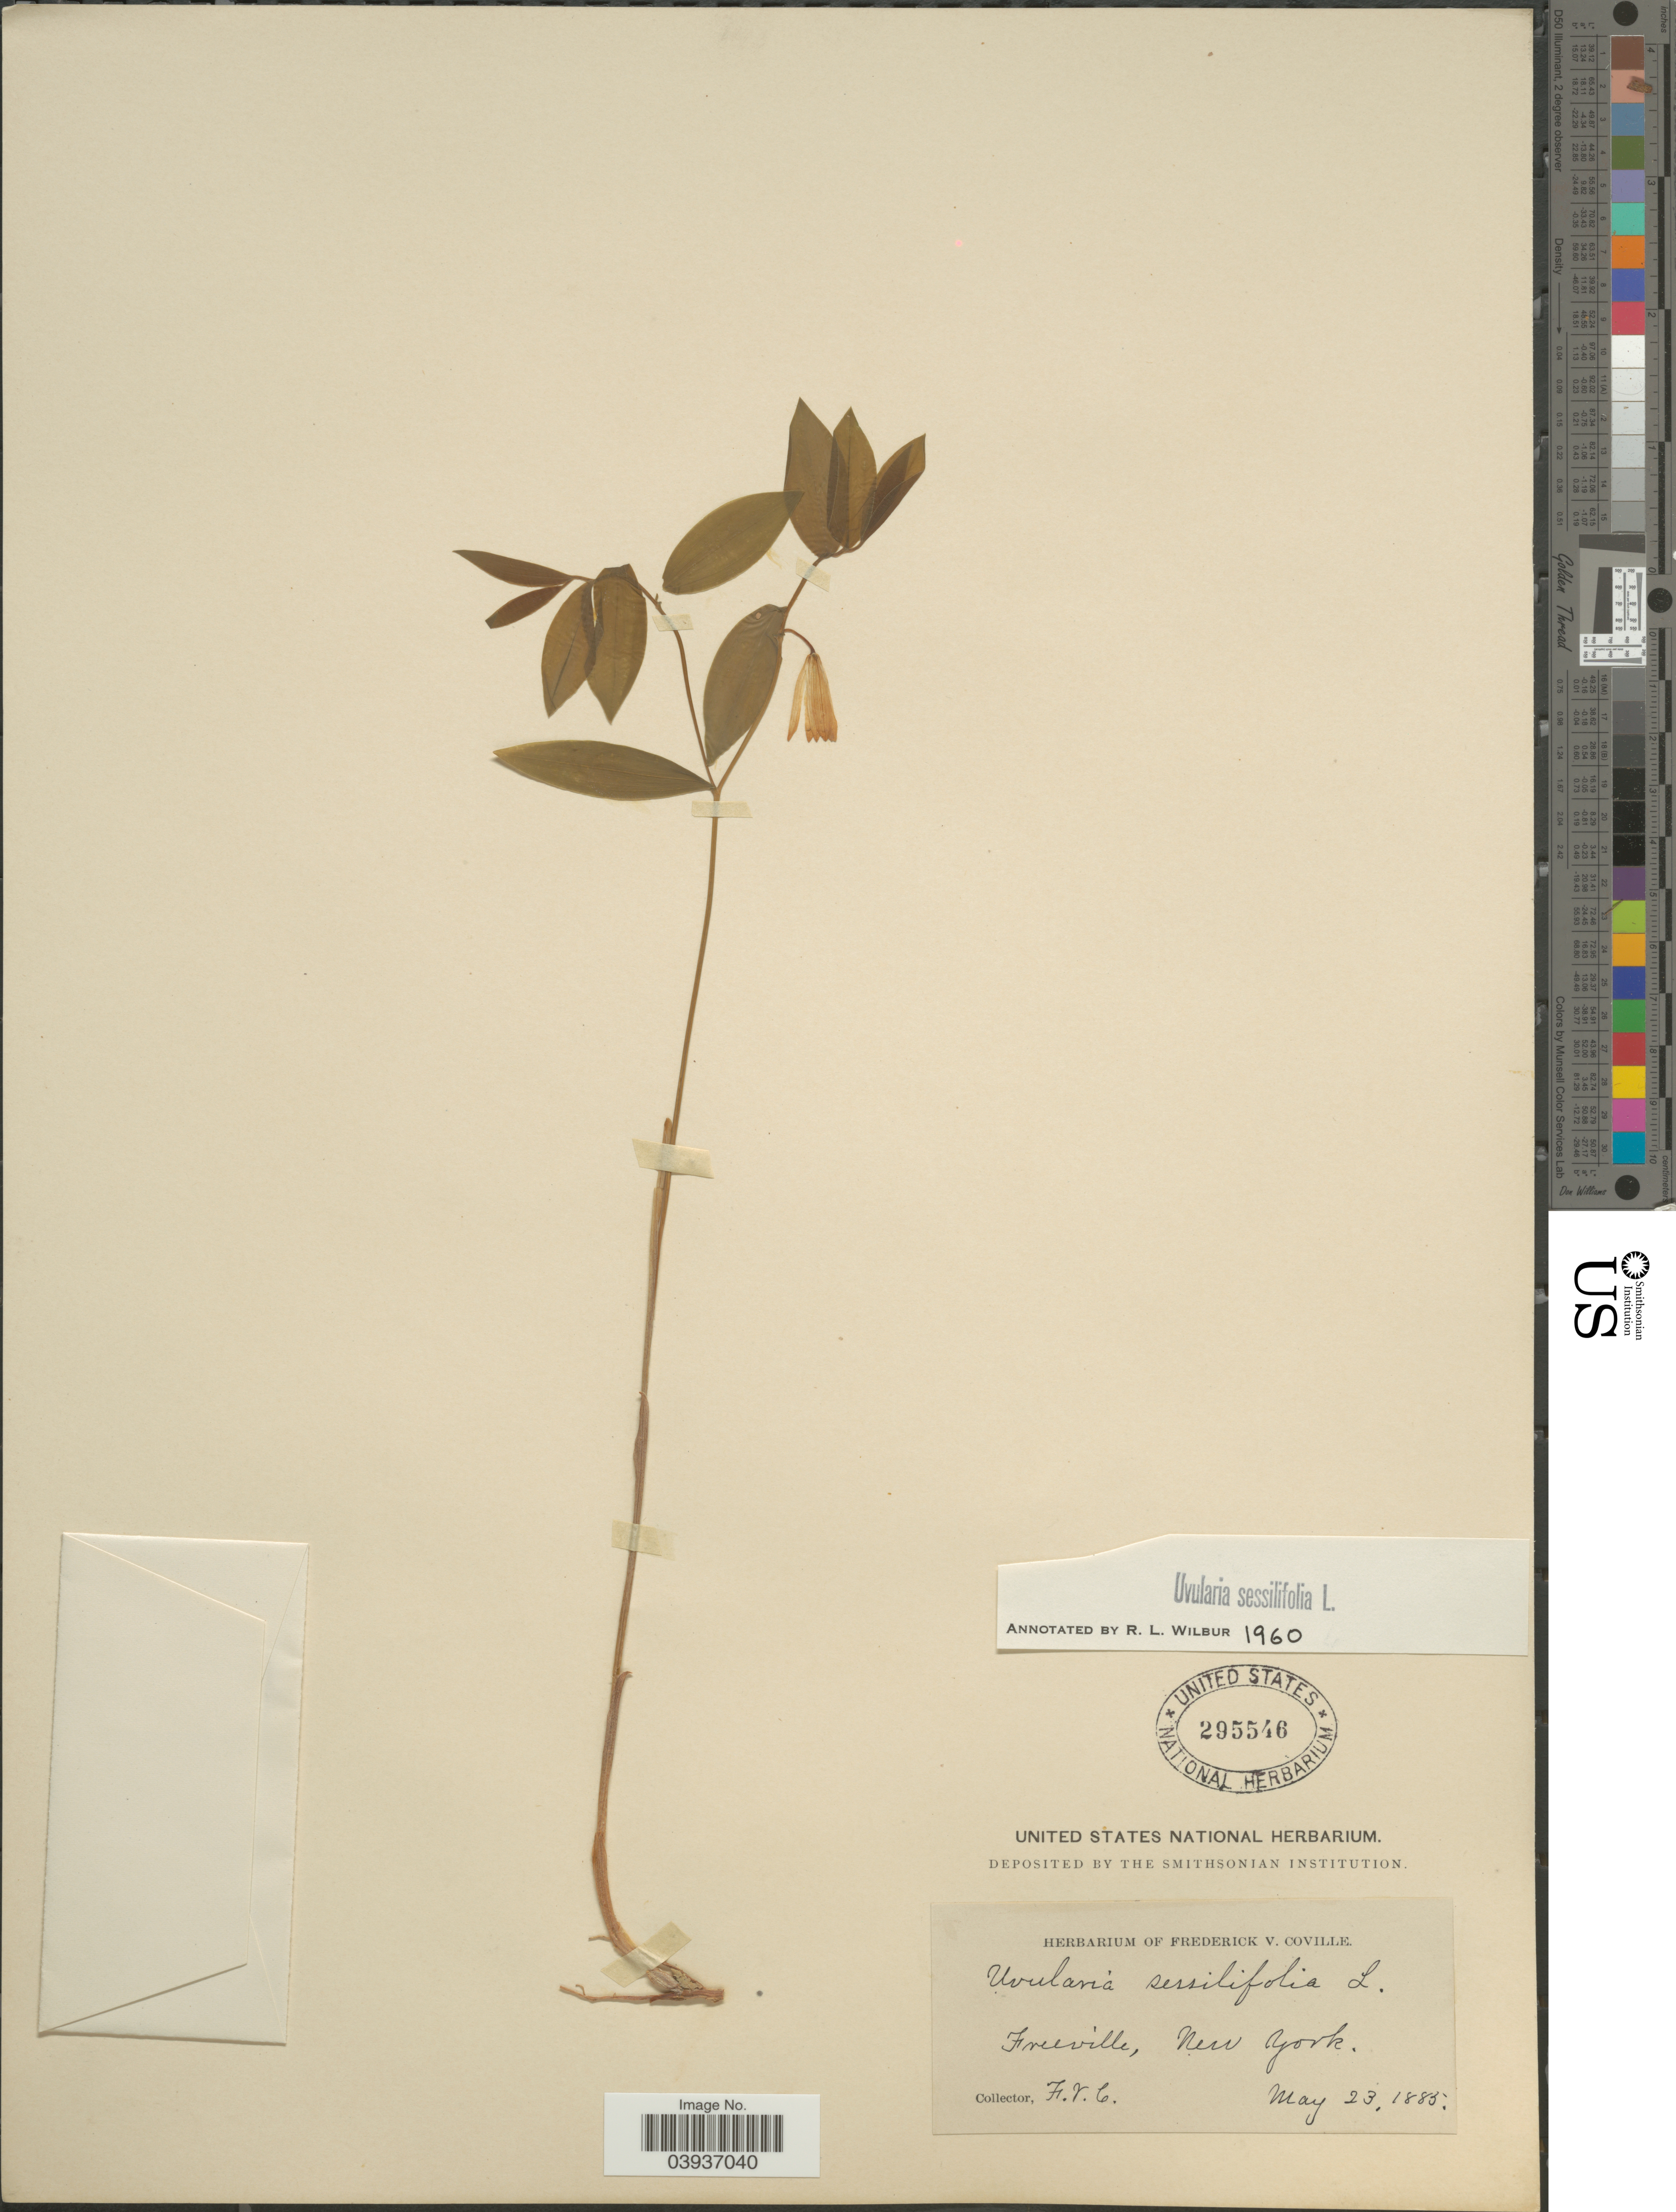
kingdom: Plantae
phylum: Tracheophyta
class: Liliopsida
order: Liliales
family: Colchicaceae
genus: Uvularia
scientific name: Uvularia sessilifolia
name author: L.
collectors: F. V. Coville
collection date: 1885-05-23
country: United States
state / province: New York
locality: Freeville.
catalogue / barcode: US 295546